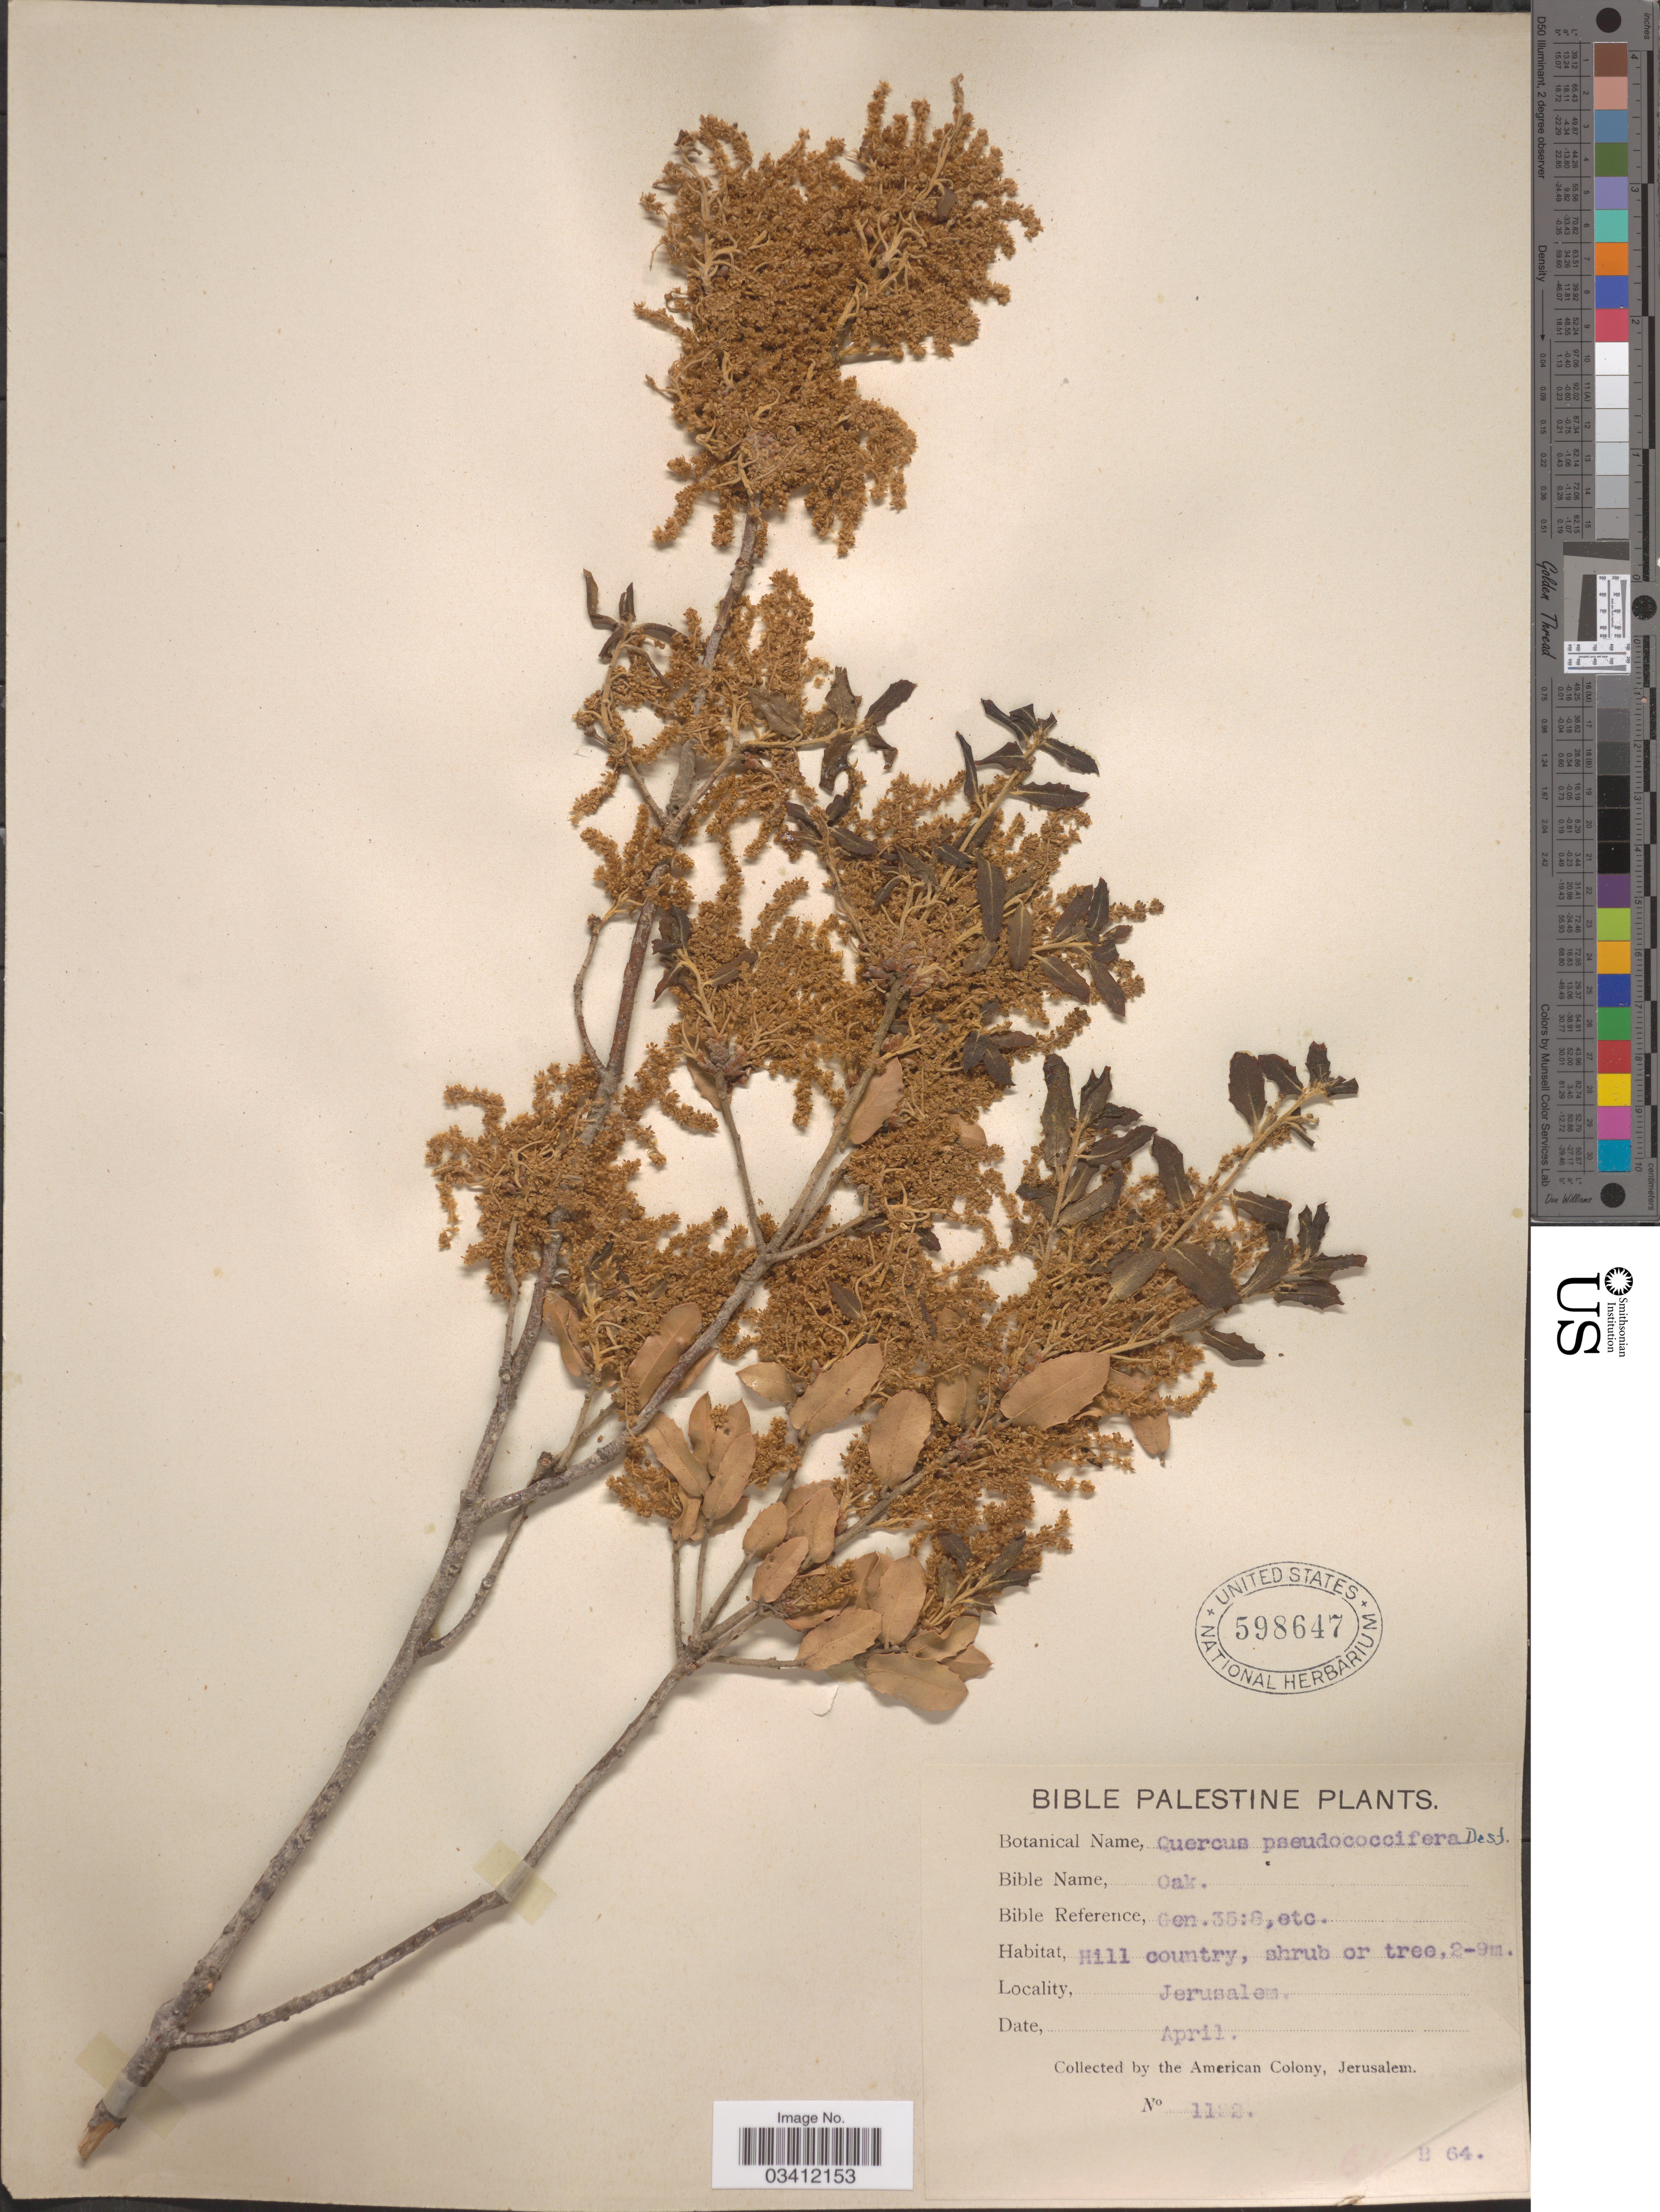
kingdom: Plantae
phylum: Tracheophyta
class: Magnoliopsida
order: Fagales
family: Fagaceae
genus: Quercus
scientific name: Quercus pseudococcifera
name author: Desf.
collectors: American Colony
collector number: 1122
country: Israel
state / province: Jerusalem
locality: Hill country, Jerusalem.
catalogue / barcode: US 598647